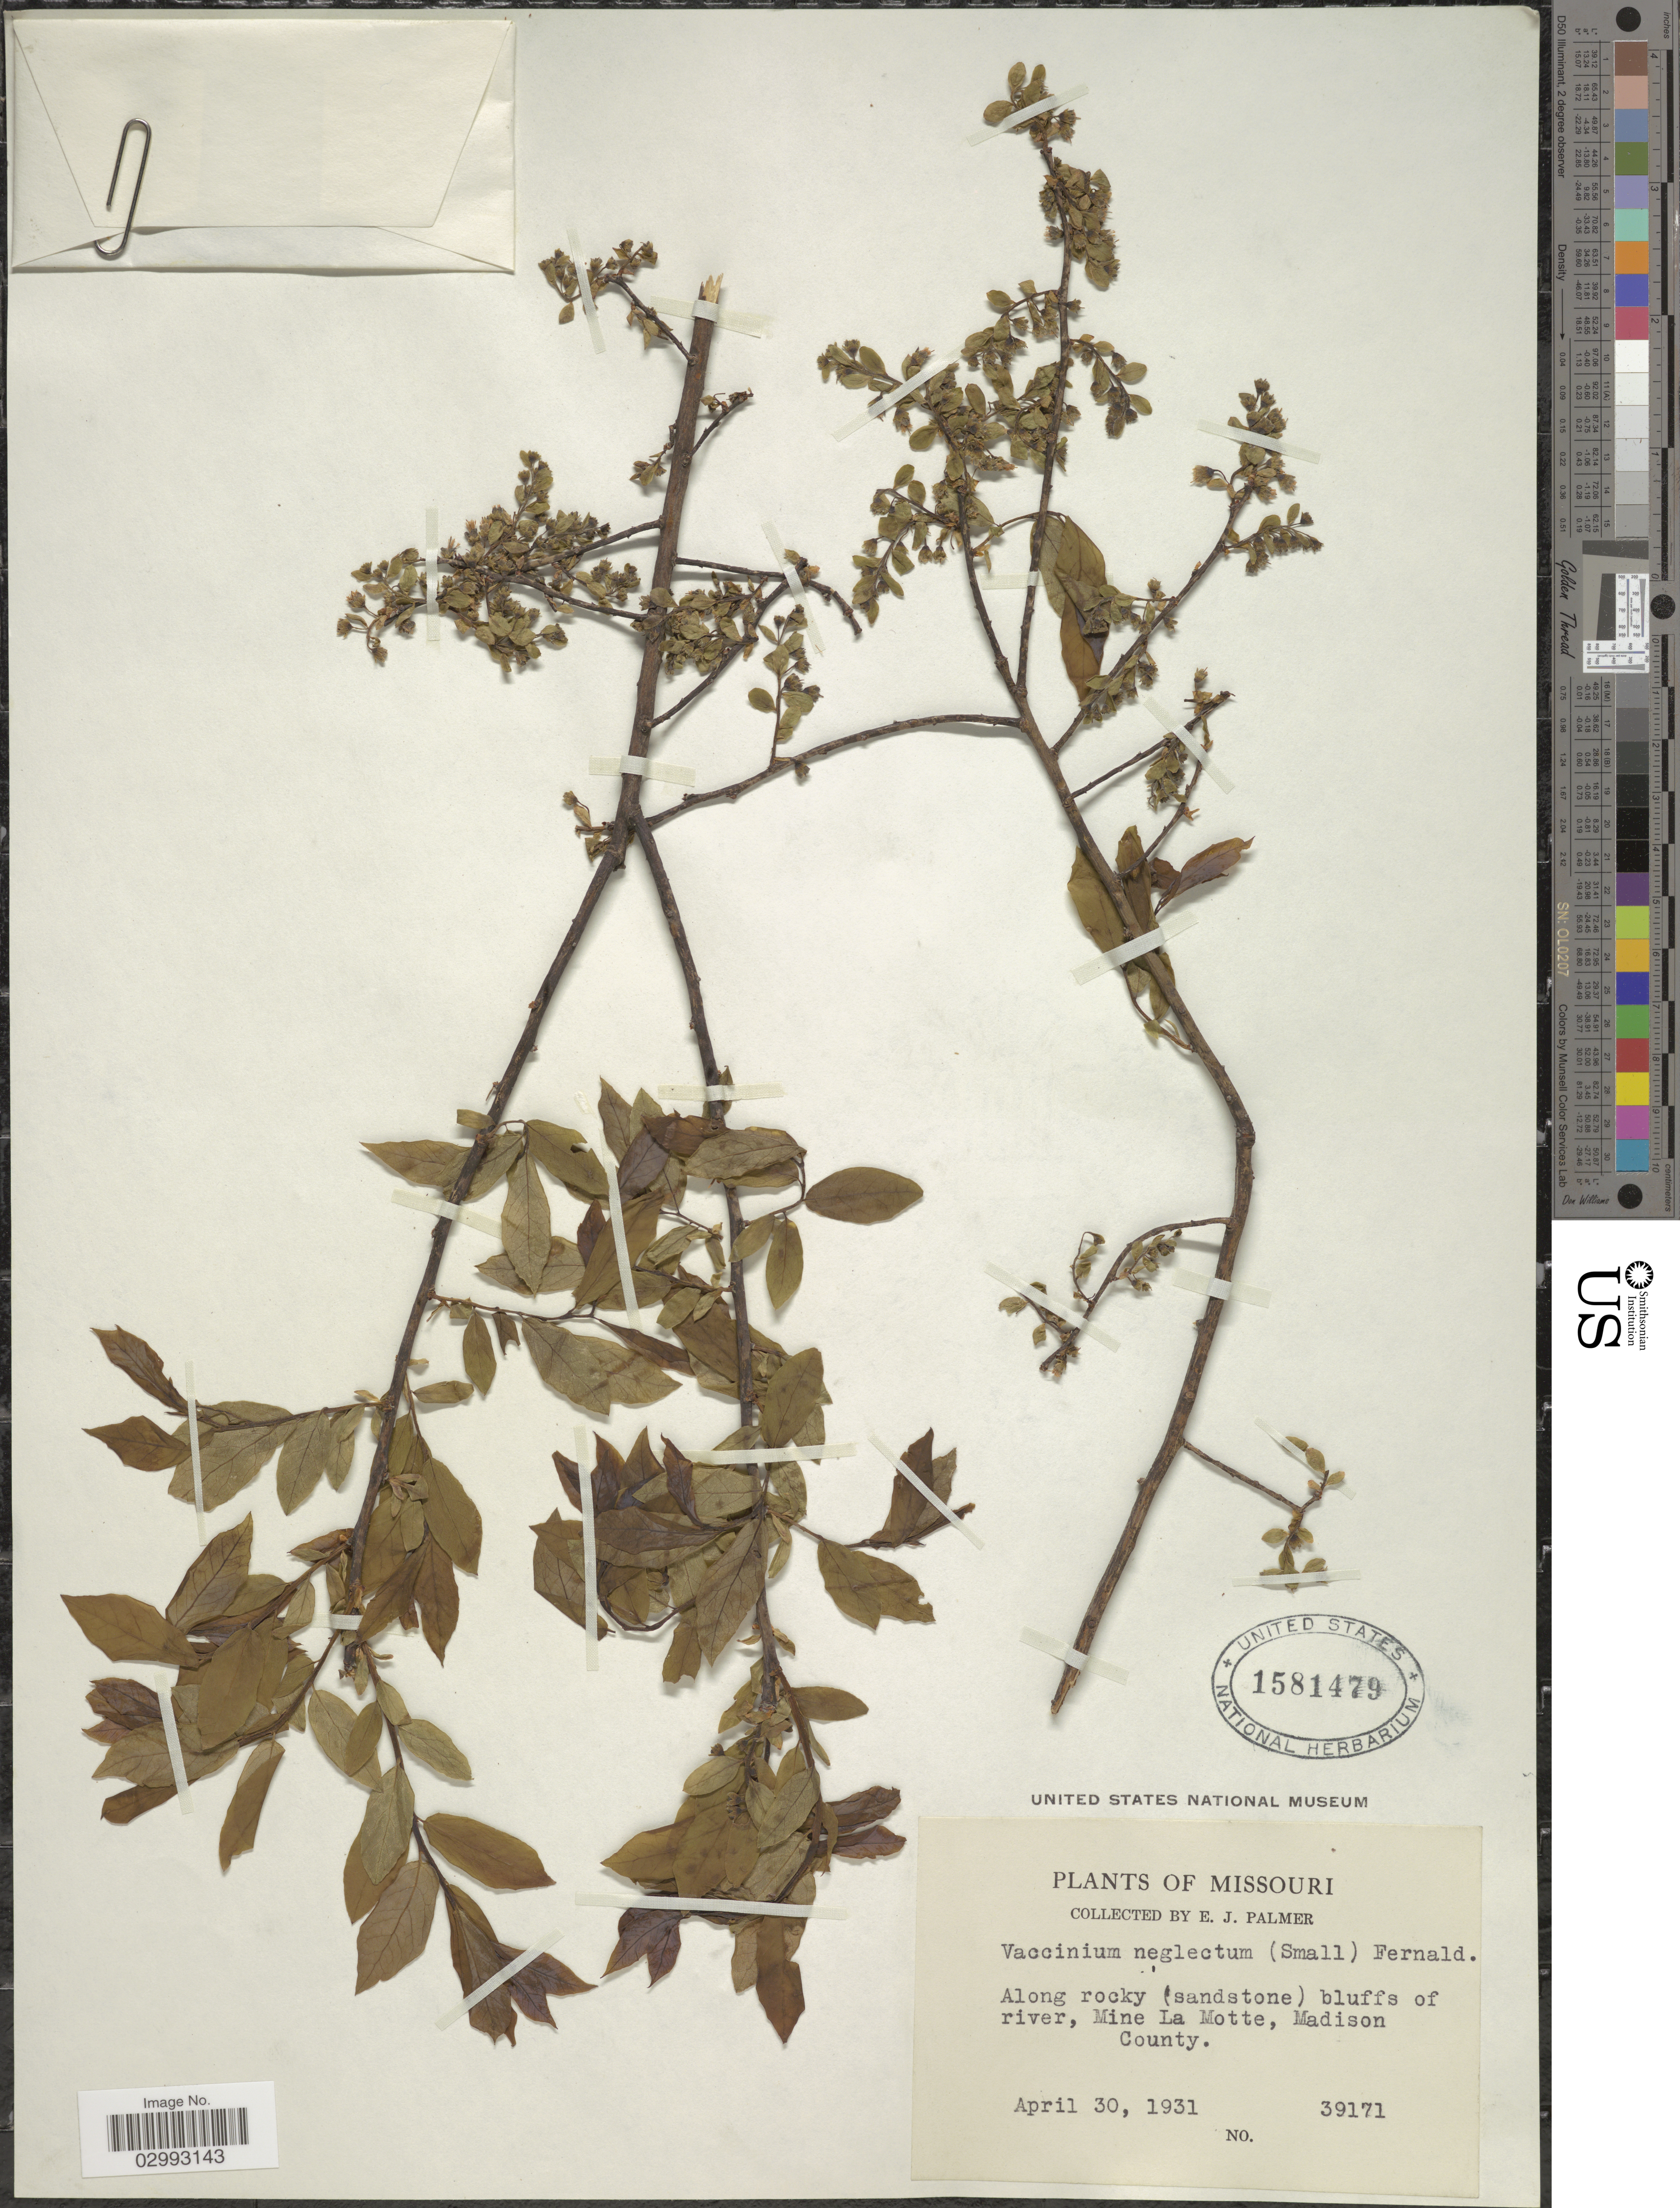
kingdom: Plantae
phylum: Tracheophyta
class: Magnoliopsida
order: Ericales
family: Ericaceae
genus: Polycodium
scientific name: Polycodium neglectum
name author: Small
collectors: E. J. Palmer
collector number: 39171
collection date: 1931-04-30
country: United States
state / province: Missouri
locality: Bluffs of river, Mine La Motte, Madison County.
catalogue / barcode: US 1581479